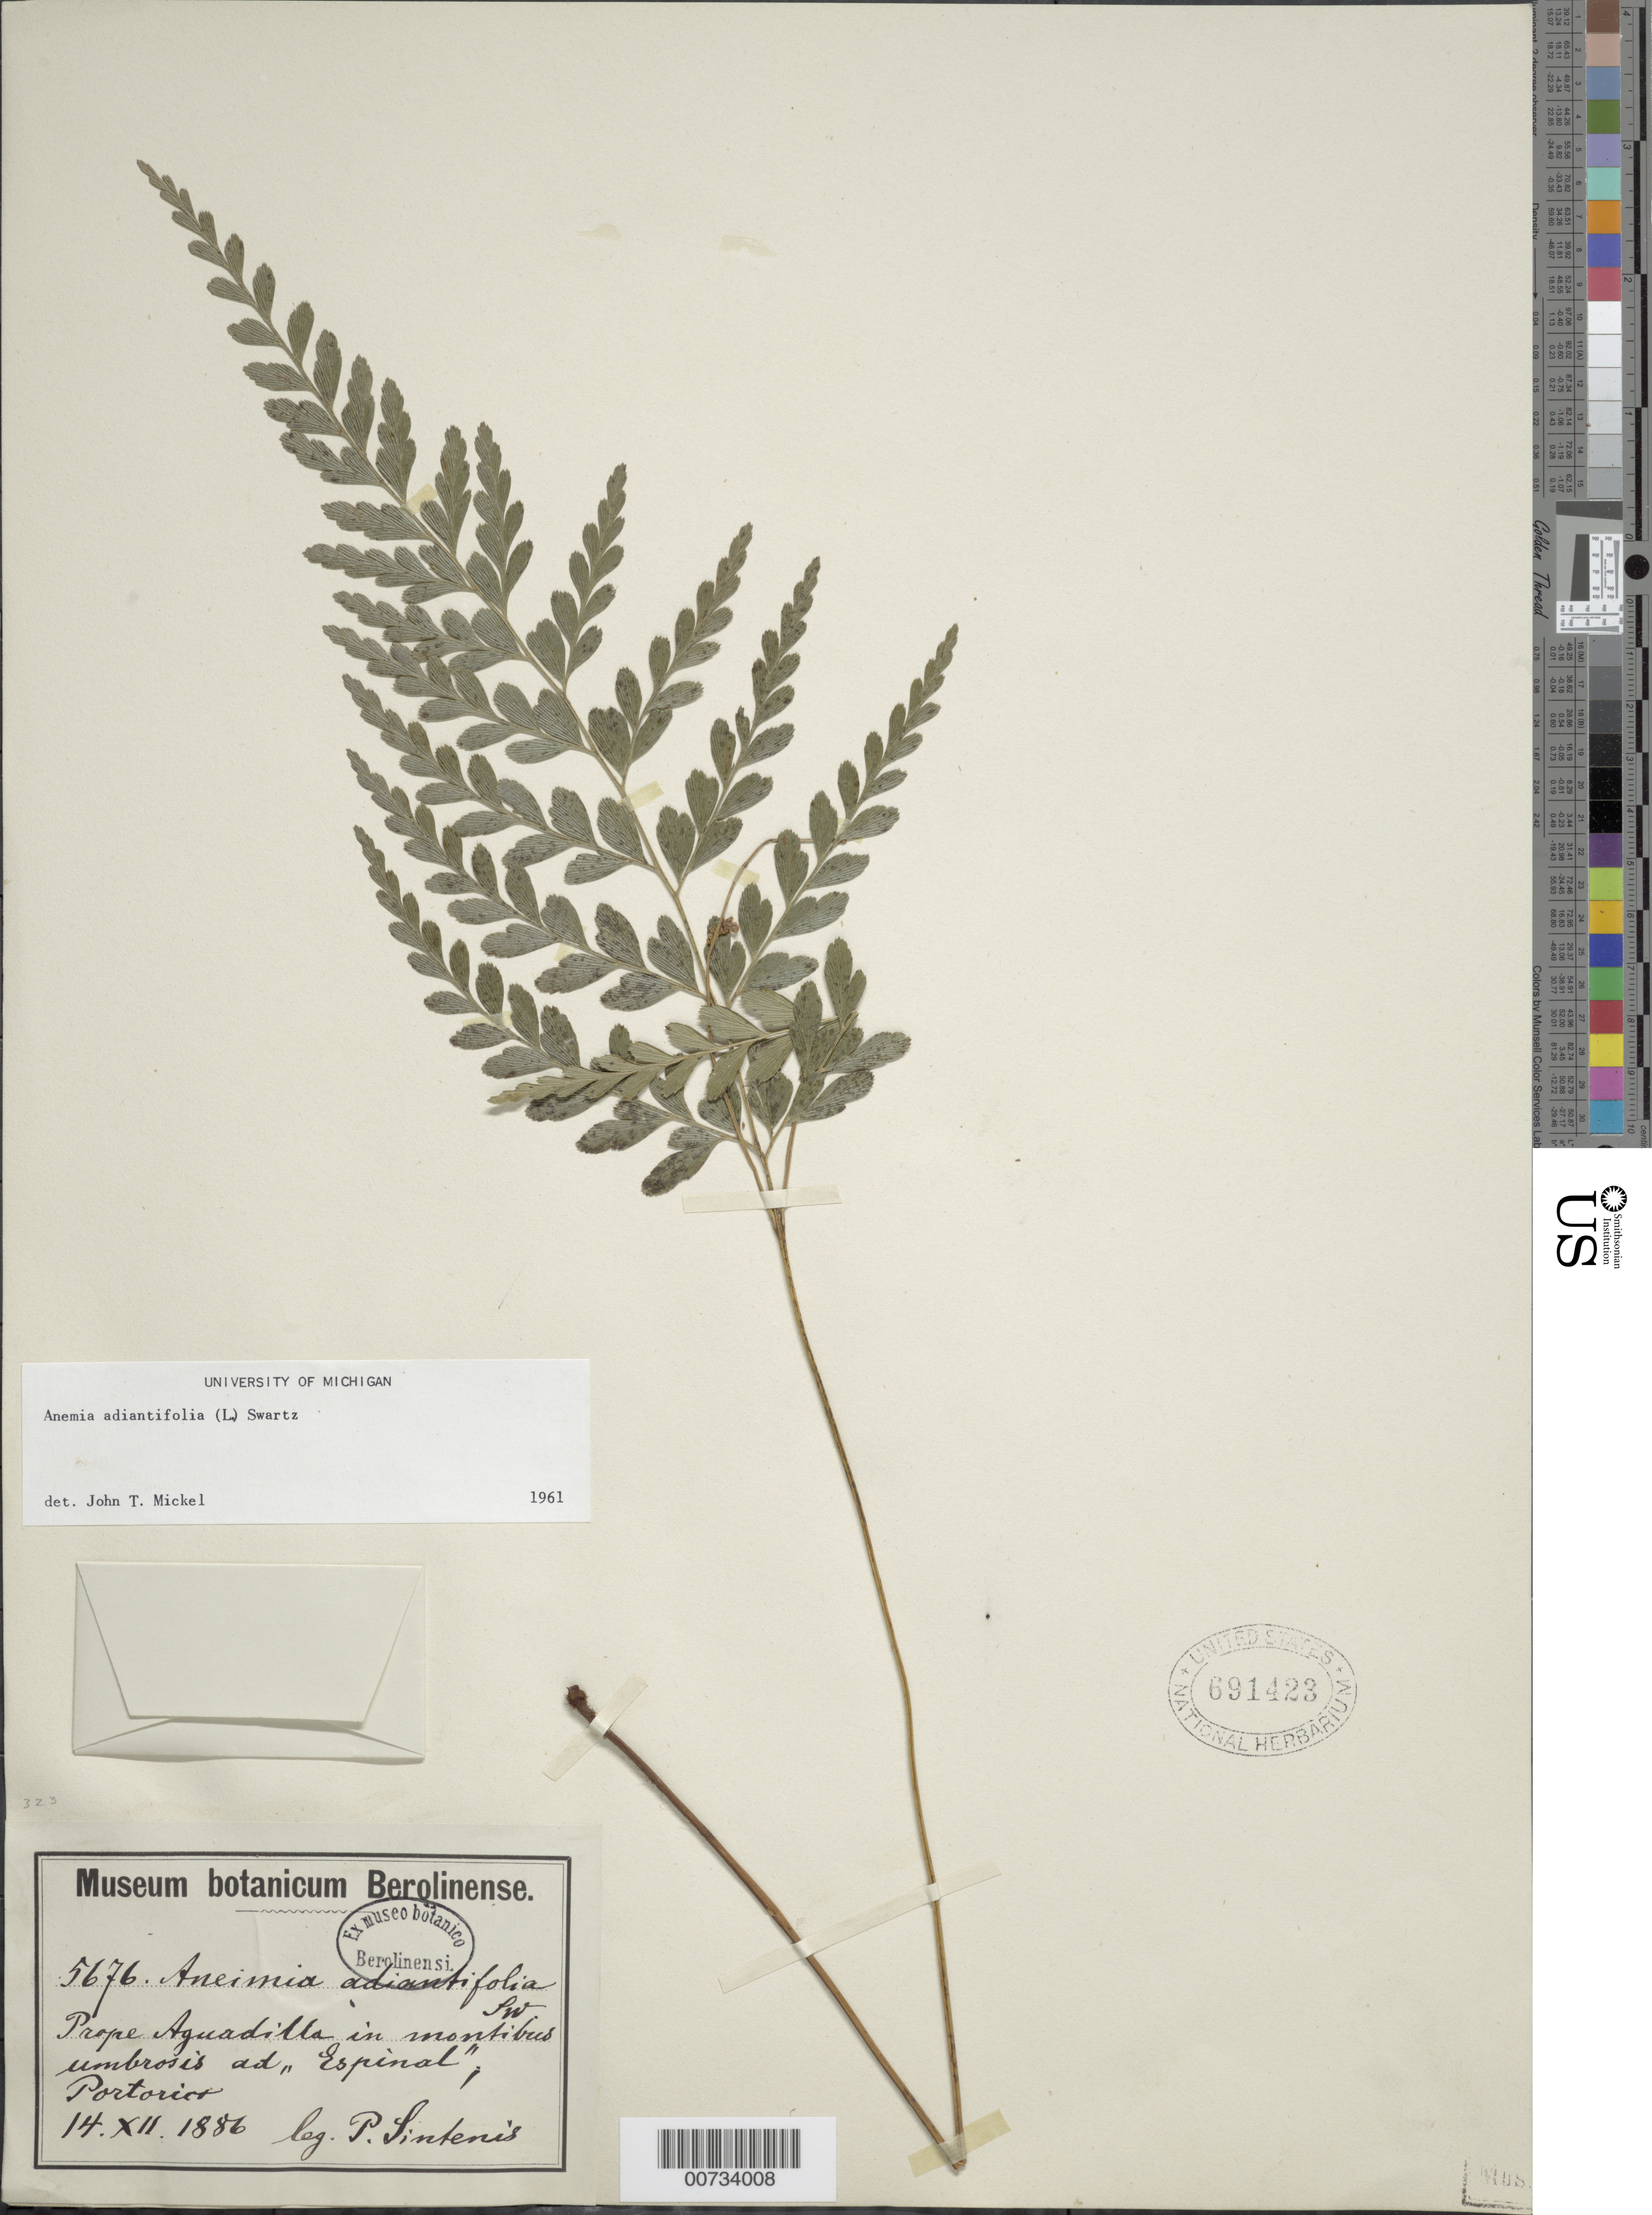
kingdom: Plantae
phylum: Tracheophyta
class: Polypodiopsida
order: Schizaeales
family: Anemiaceae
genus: Anemia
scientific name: Anemia adiantifolia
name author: (L.) Sw.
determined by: Mickel, J. T., (NY), New York Botanical Garden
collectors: P. Sintenis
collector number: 5676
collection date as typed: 14 Dec 1886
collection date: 1886-12-14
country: Puerto Rico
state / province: Aguadilla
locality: Aguadilla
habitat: In montibus umbrosis ad Espinal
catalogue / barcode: US 691423